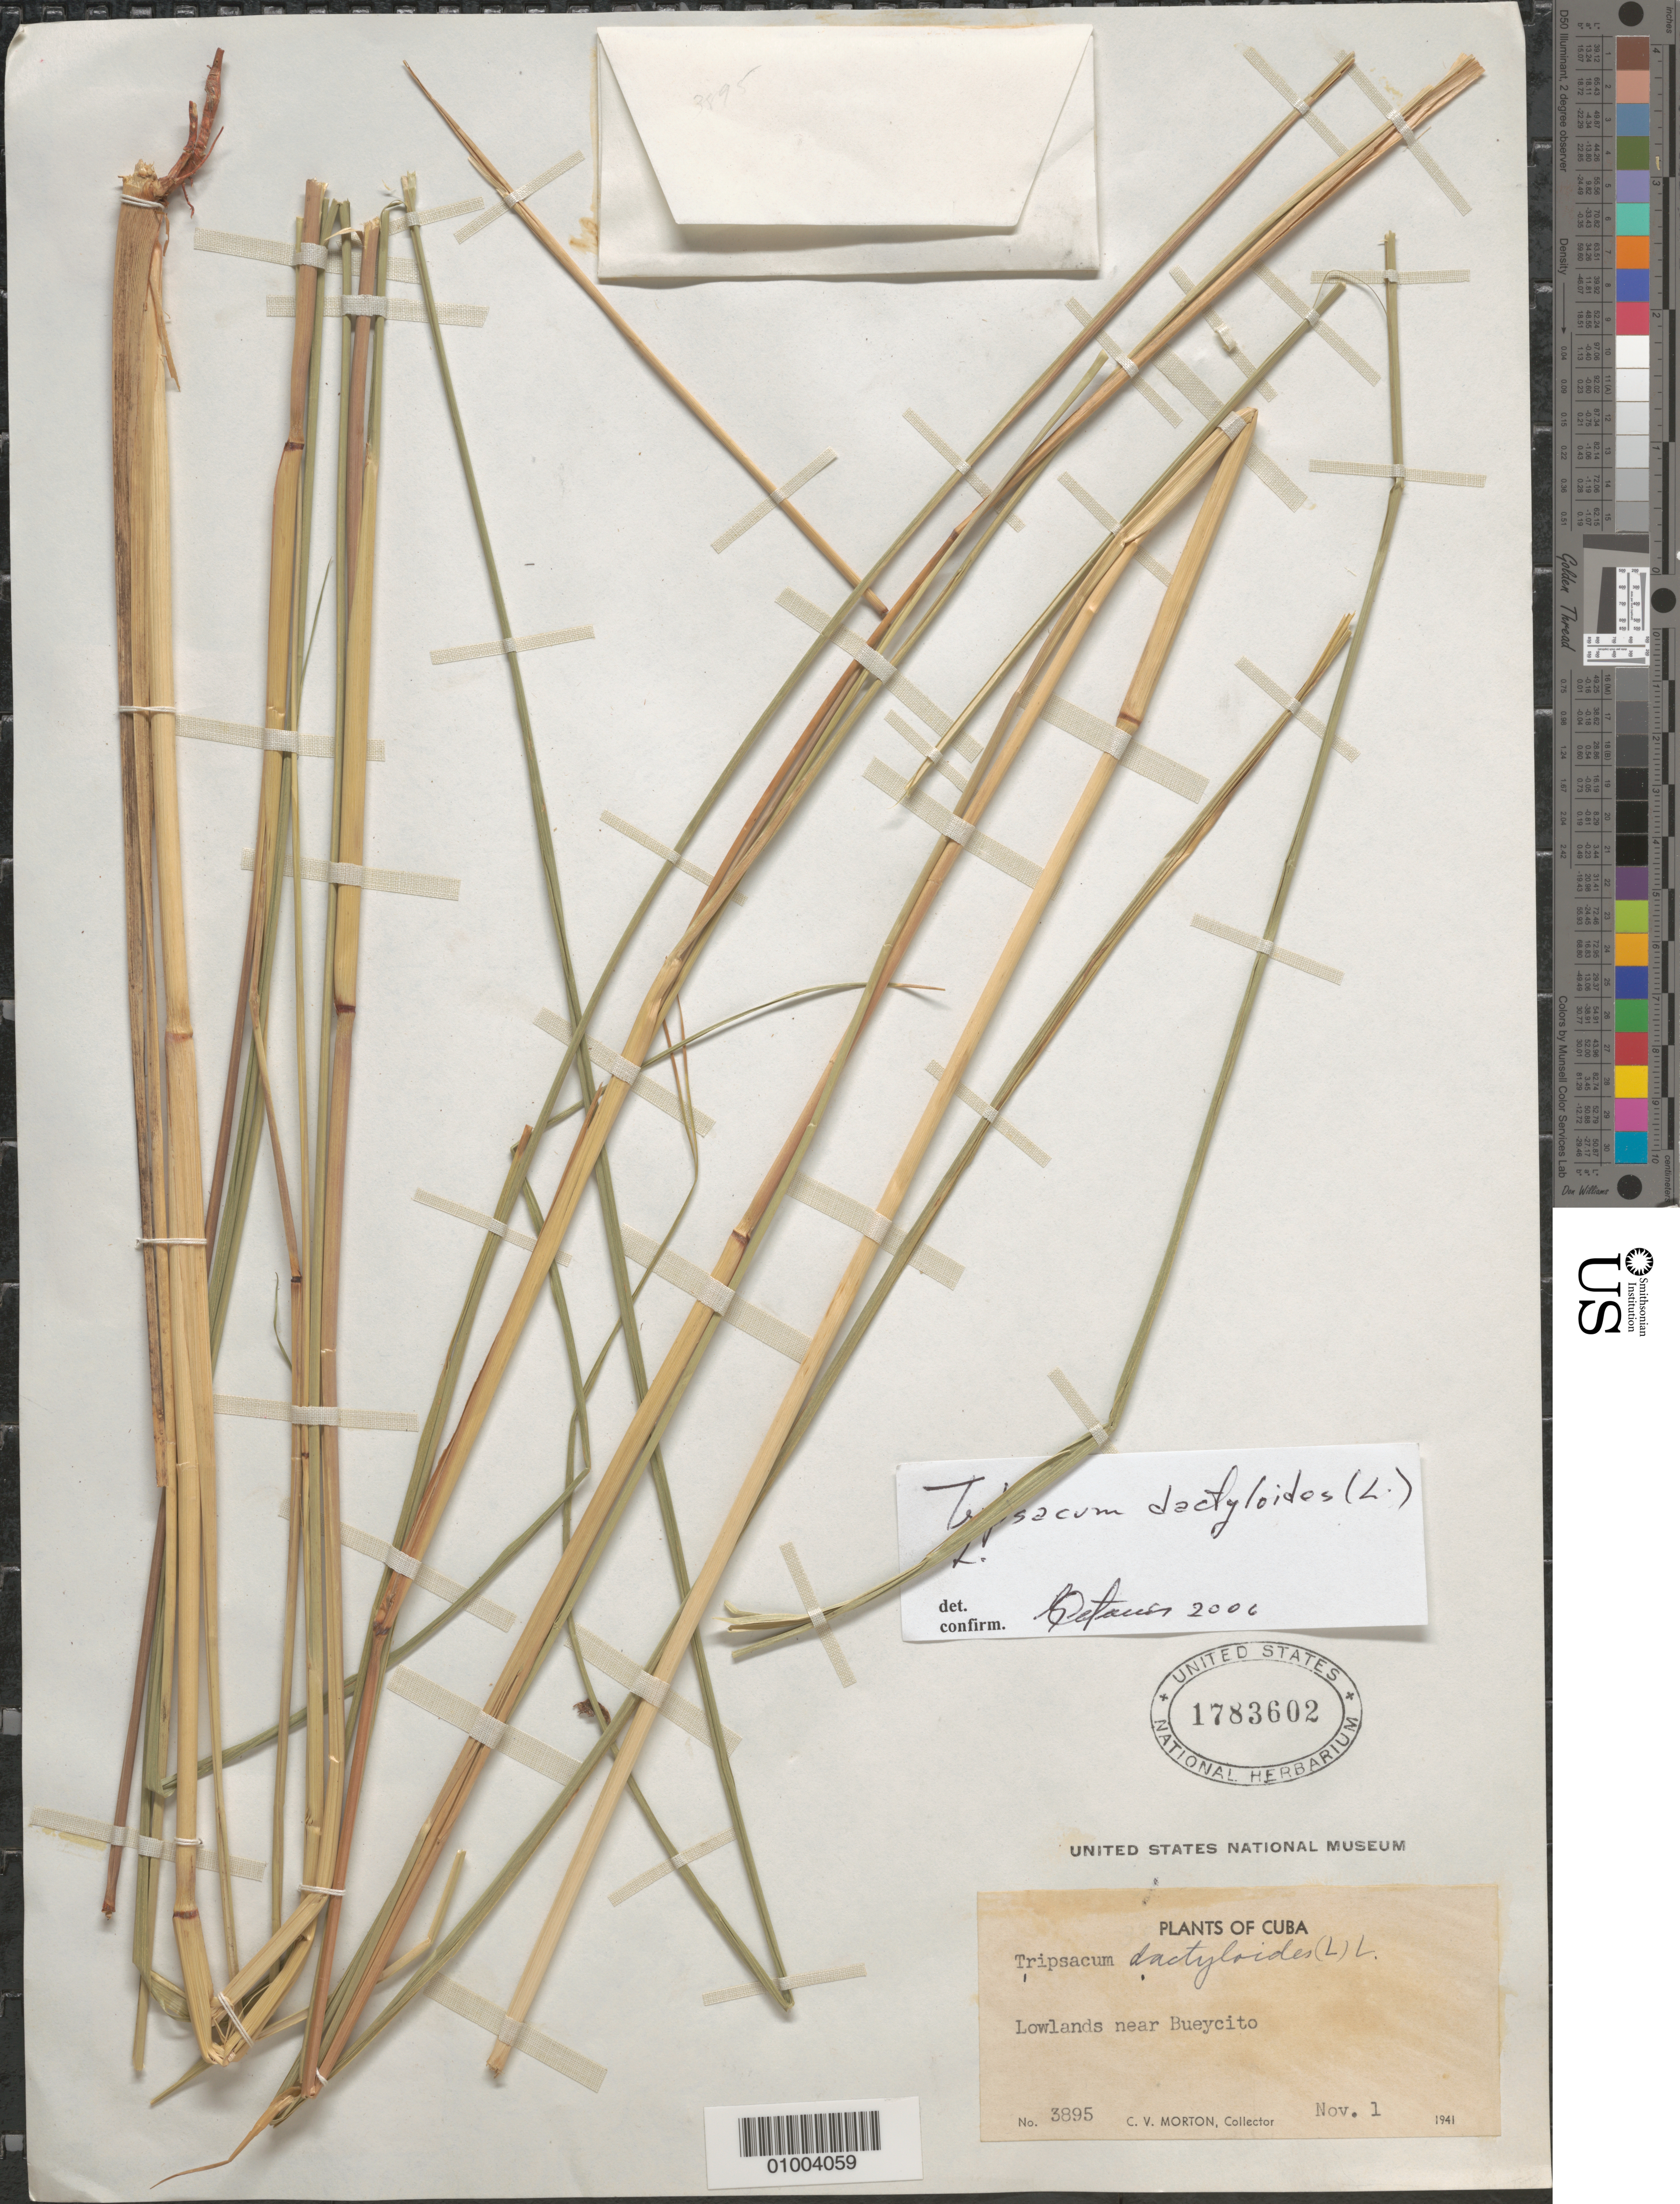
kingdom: Plantae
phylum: Tracheophyta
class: Liliopsida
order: Poales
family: Poaceae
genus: Tripsacum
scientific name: Tripsacum dactyloides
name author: (L.) L.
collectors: C. V. Morton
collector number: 3895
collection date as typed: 01 Nov 1941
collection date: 1941-11-01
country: Cuba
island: Cuba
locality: Lowlands near Bueycito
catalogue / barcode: US 1783602